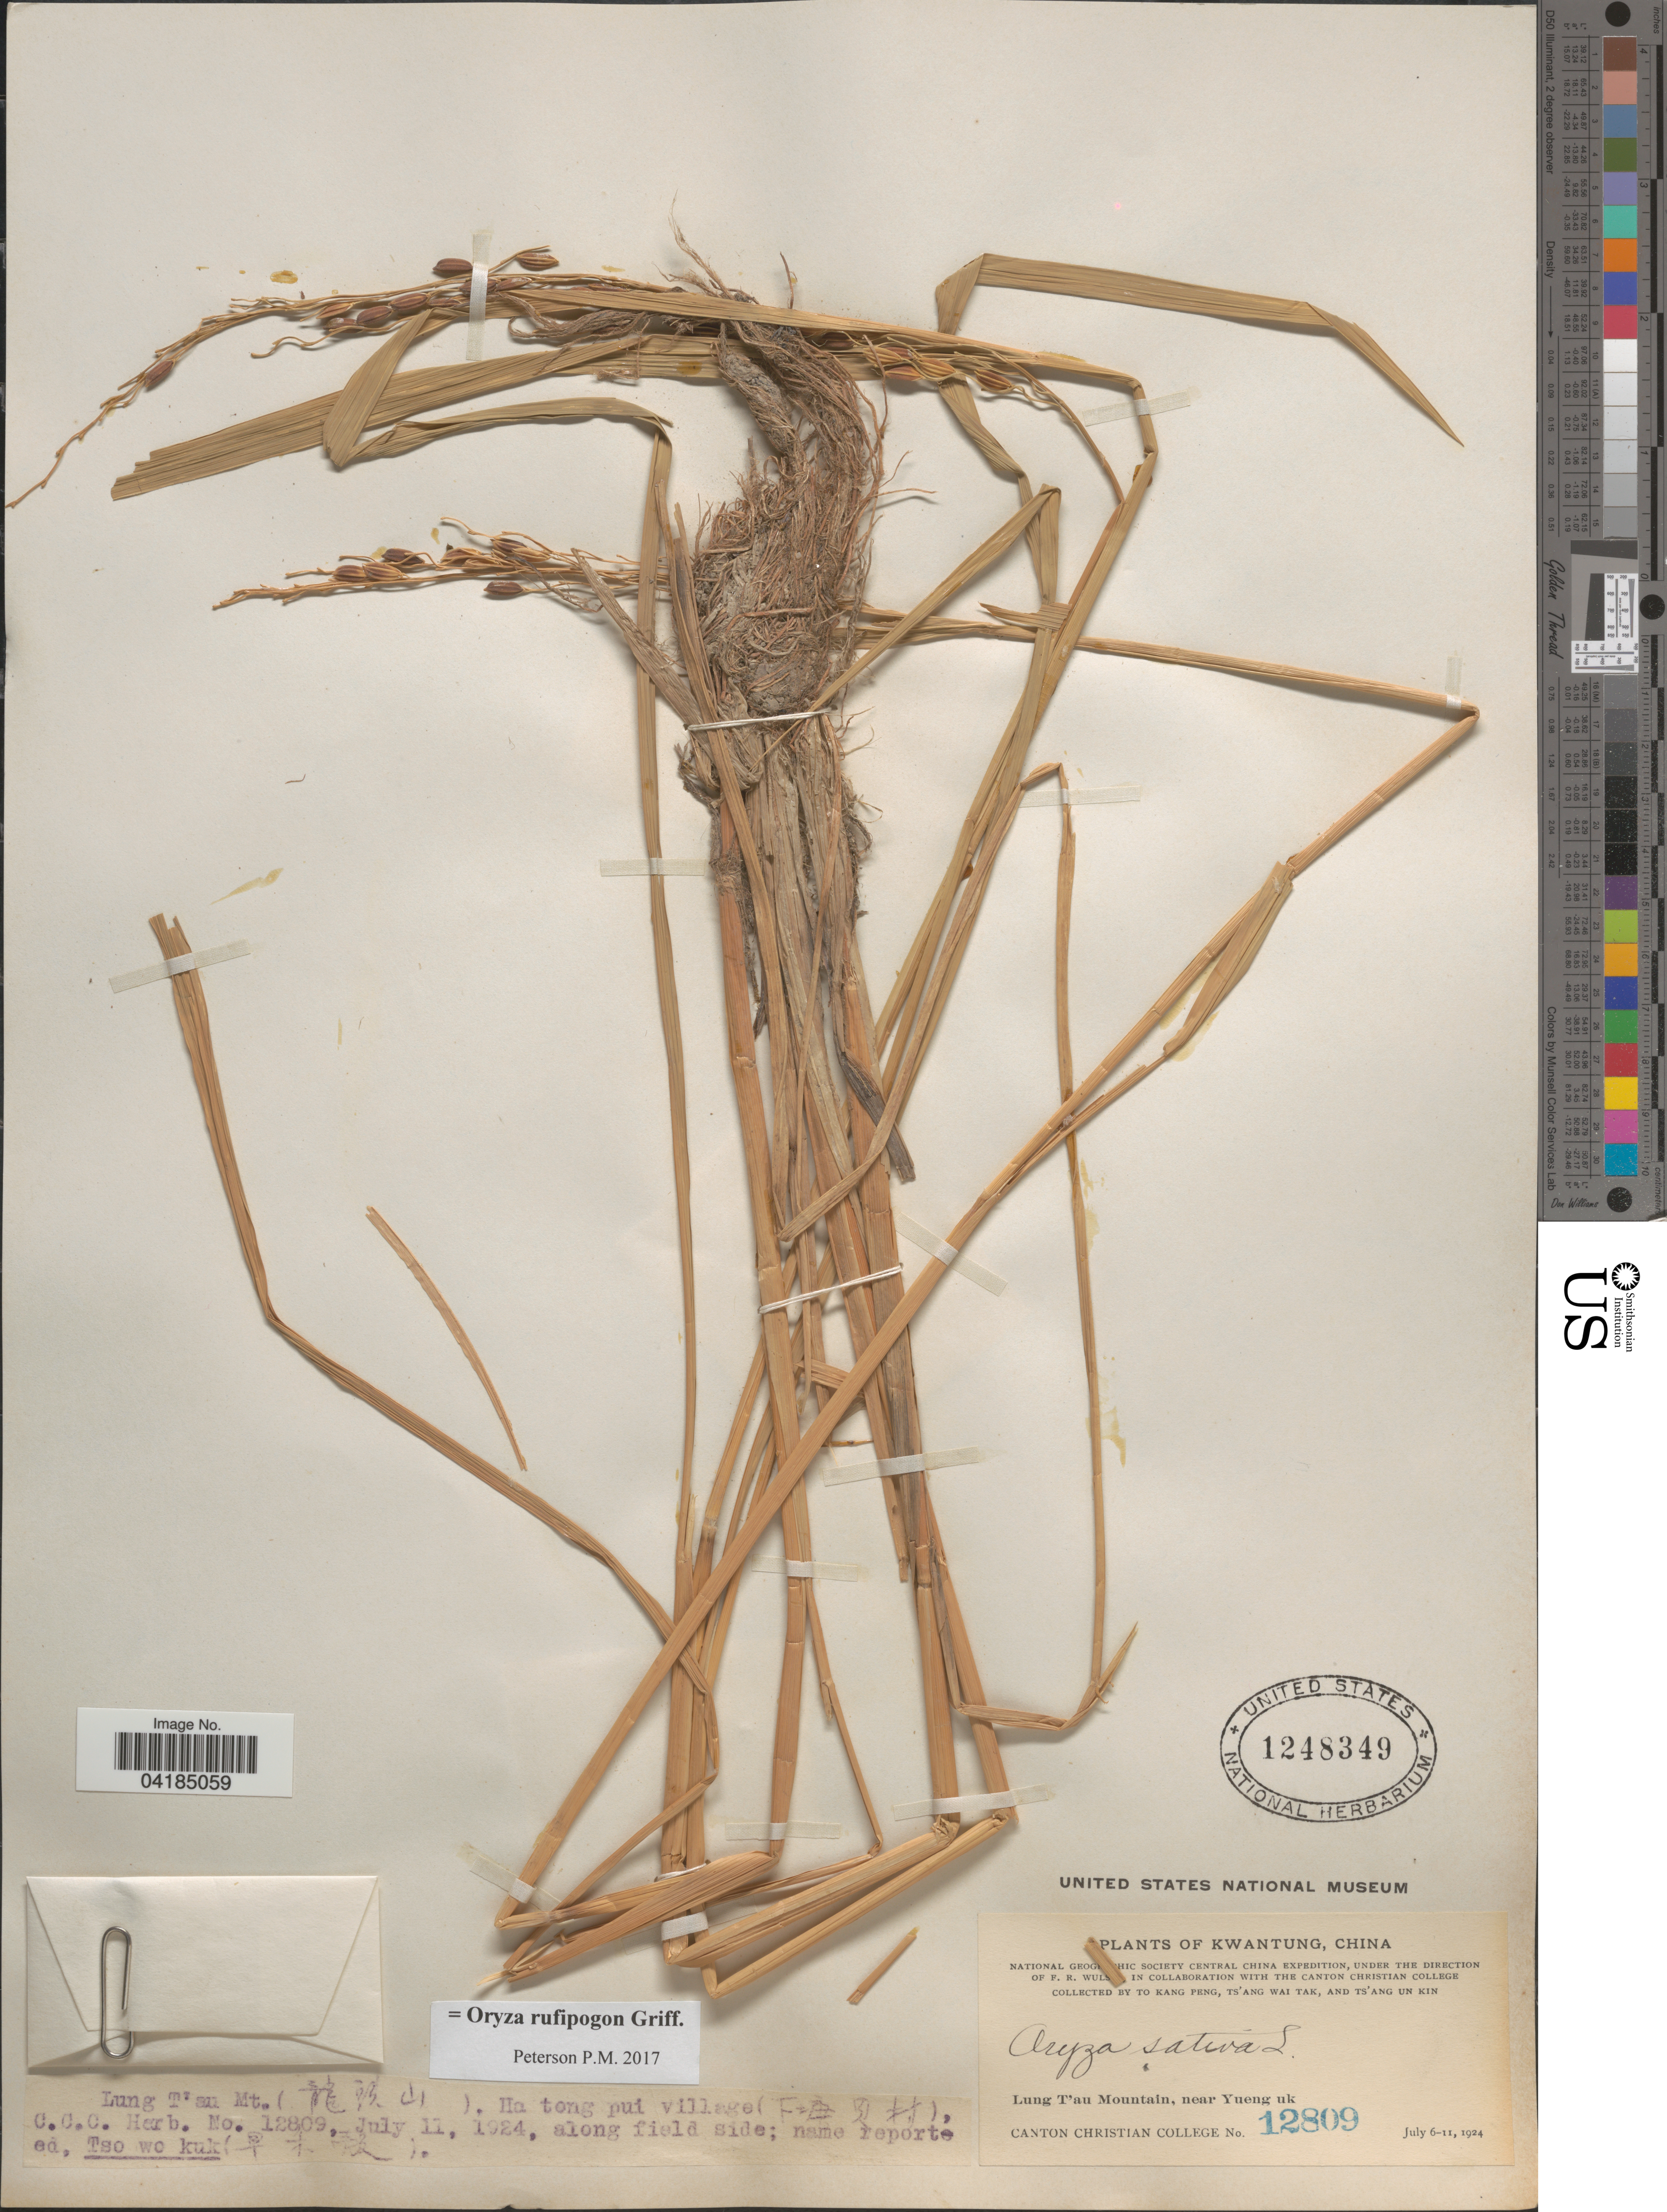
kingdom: Plantae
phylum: Tracheophyta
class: Liliopsida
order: Poales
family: Poaceae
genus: Oryza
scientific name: Oryza rufipogon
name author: Griffith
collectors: K. Peng, W. T. Tsang & U. K. Tsang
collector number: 12809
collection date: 1924-07-11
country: China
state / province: Guangdong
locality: National Geog [illegible text]hic Society Central China Expedition. Kwangtung. Lung T'au Mountain, near Yueng uk. Ha tong pui village (X).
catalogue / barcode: US 1248349